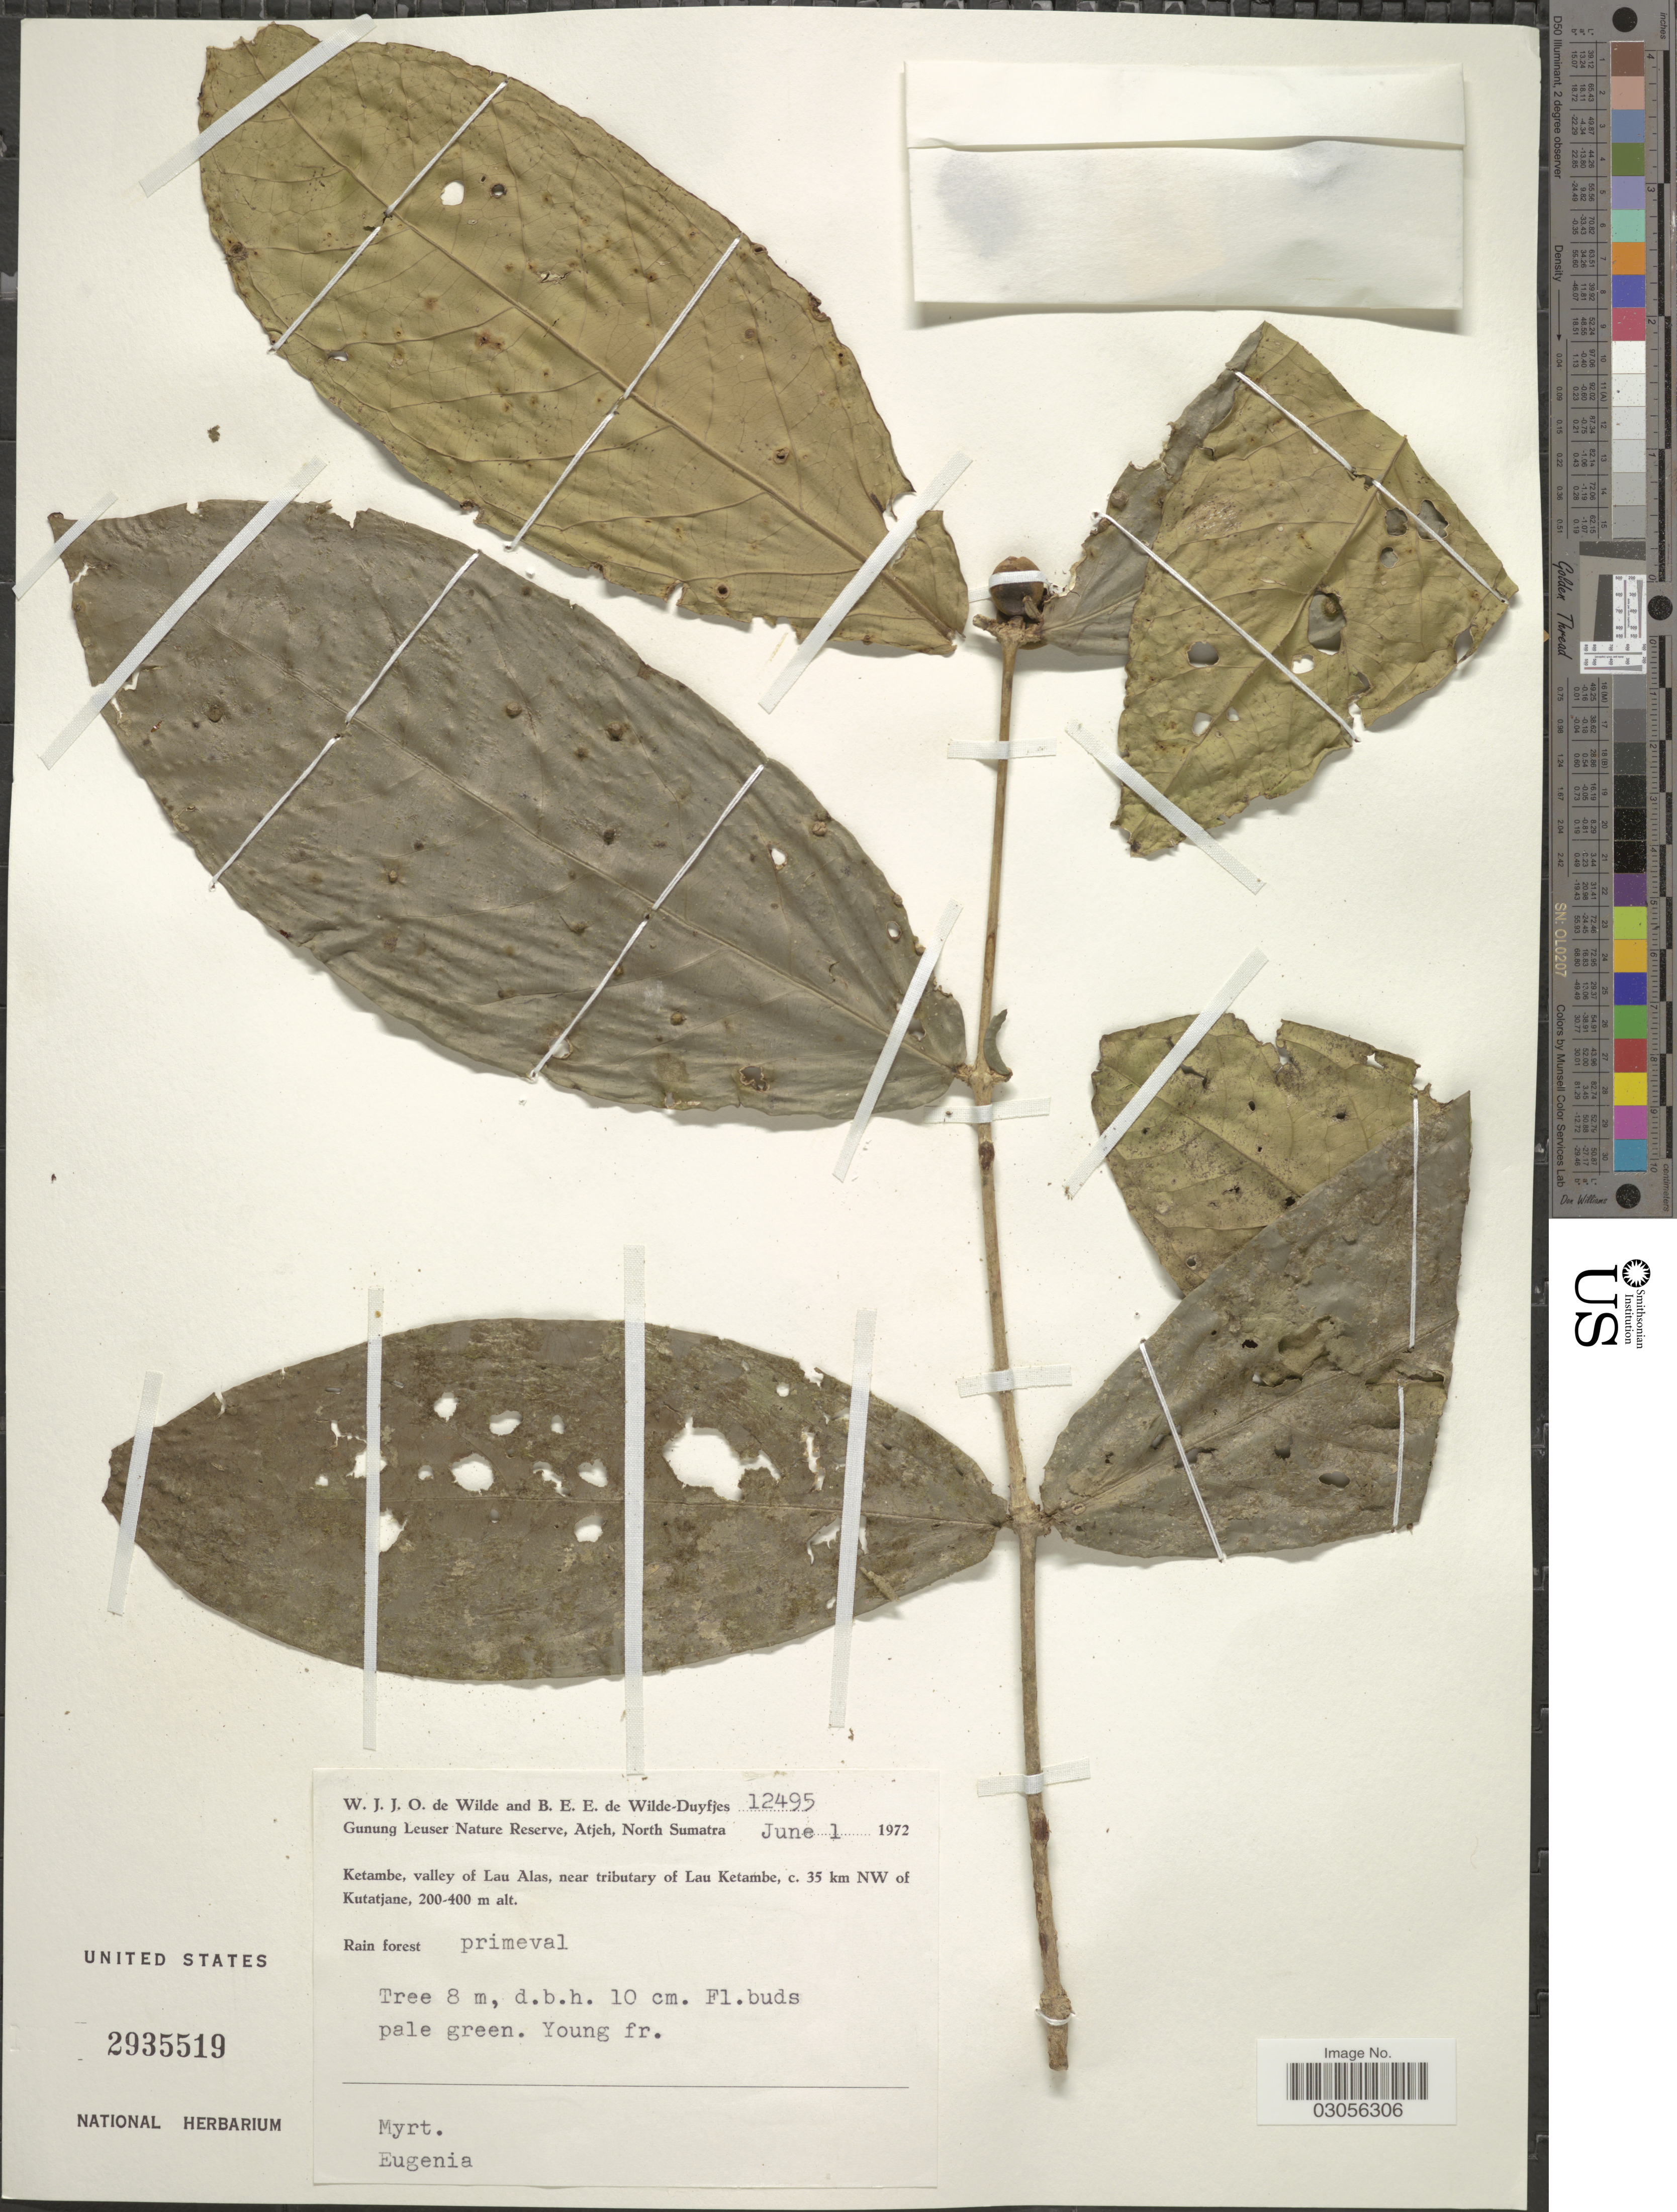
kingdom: Plantae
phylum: Tracheophyta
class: Magnoliopsida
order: Myrtales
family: Myrtaceae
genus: Syzygium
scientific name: Syzygium sp.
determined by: Strong, M. T., (US), Smithsonian Institution - National Museum of Natural History (UNITED STATES)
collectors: W. J. de Wilde & B. E. de Wilde-Duyfjes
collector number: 12495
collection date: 1972-06-01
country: Indonesia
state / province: Sumatra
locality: Gunung Leuser Nature Reserve, Atjeh, North Sumatra. Ketambe, valley of Lau Alas, near tributary of Lau Ketambe, c. 35 km NW of Kutatjane.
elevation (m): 200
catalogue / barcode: US 2935519